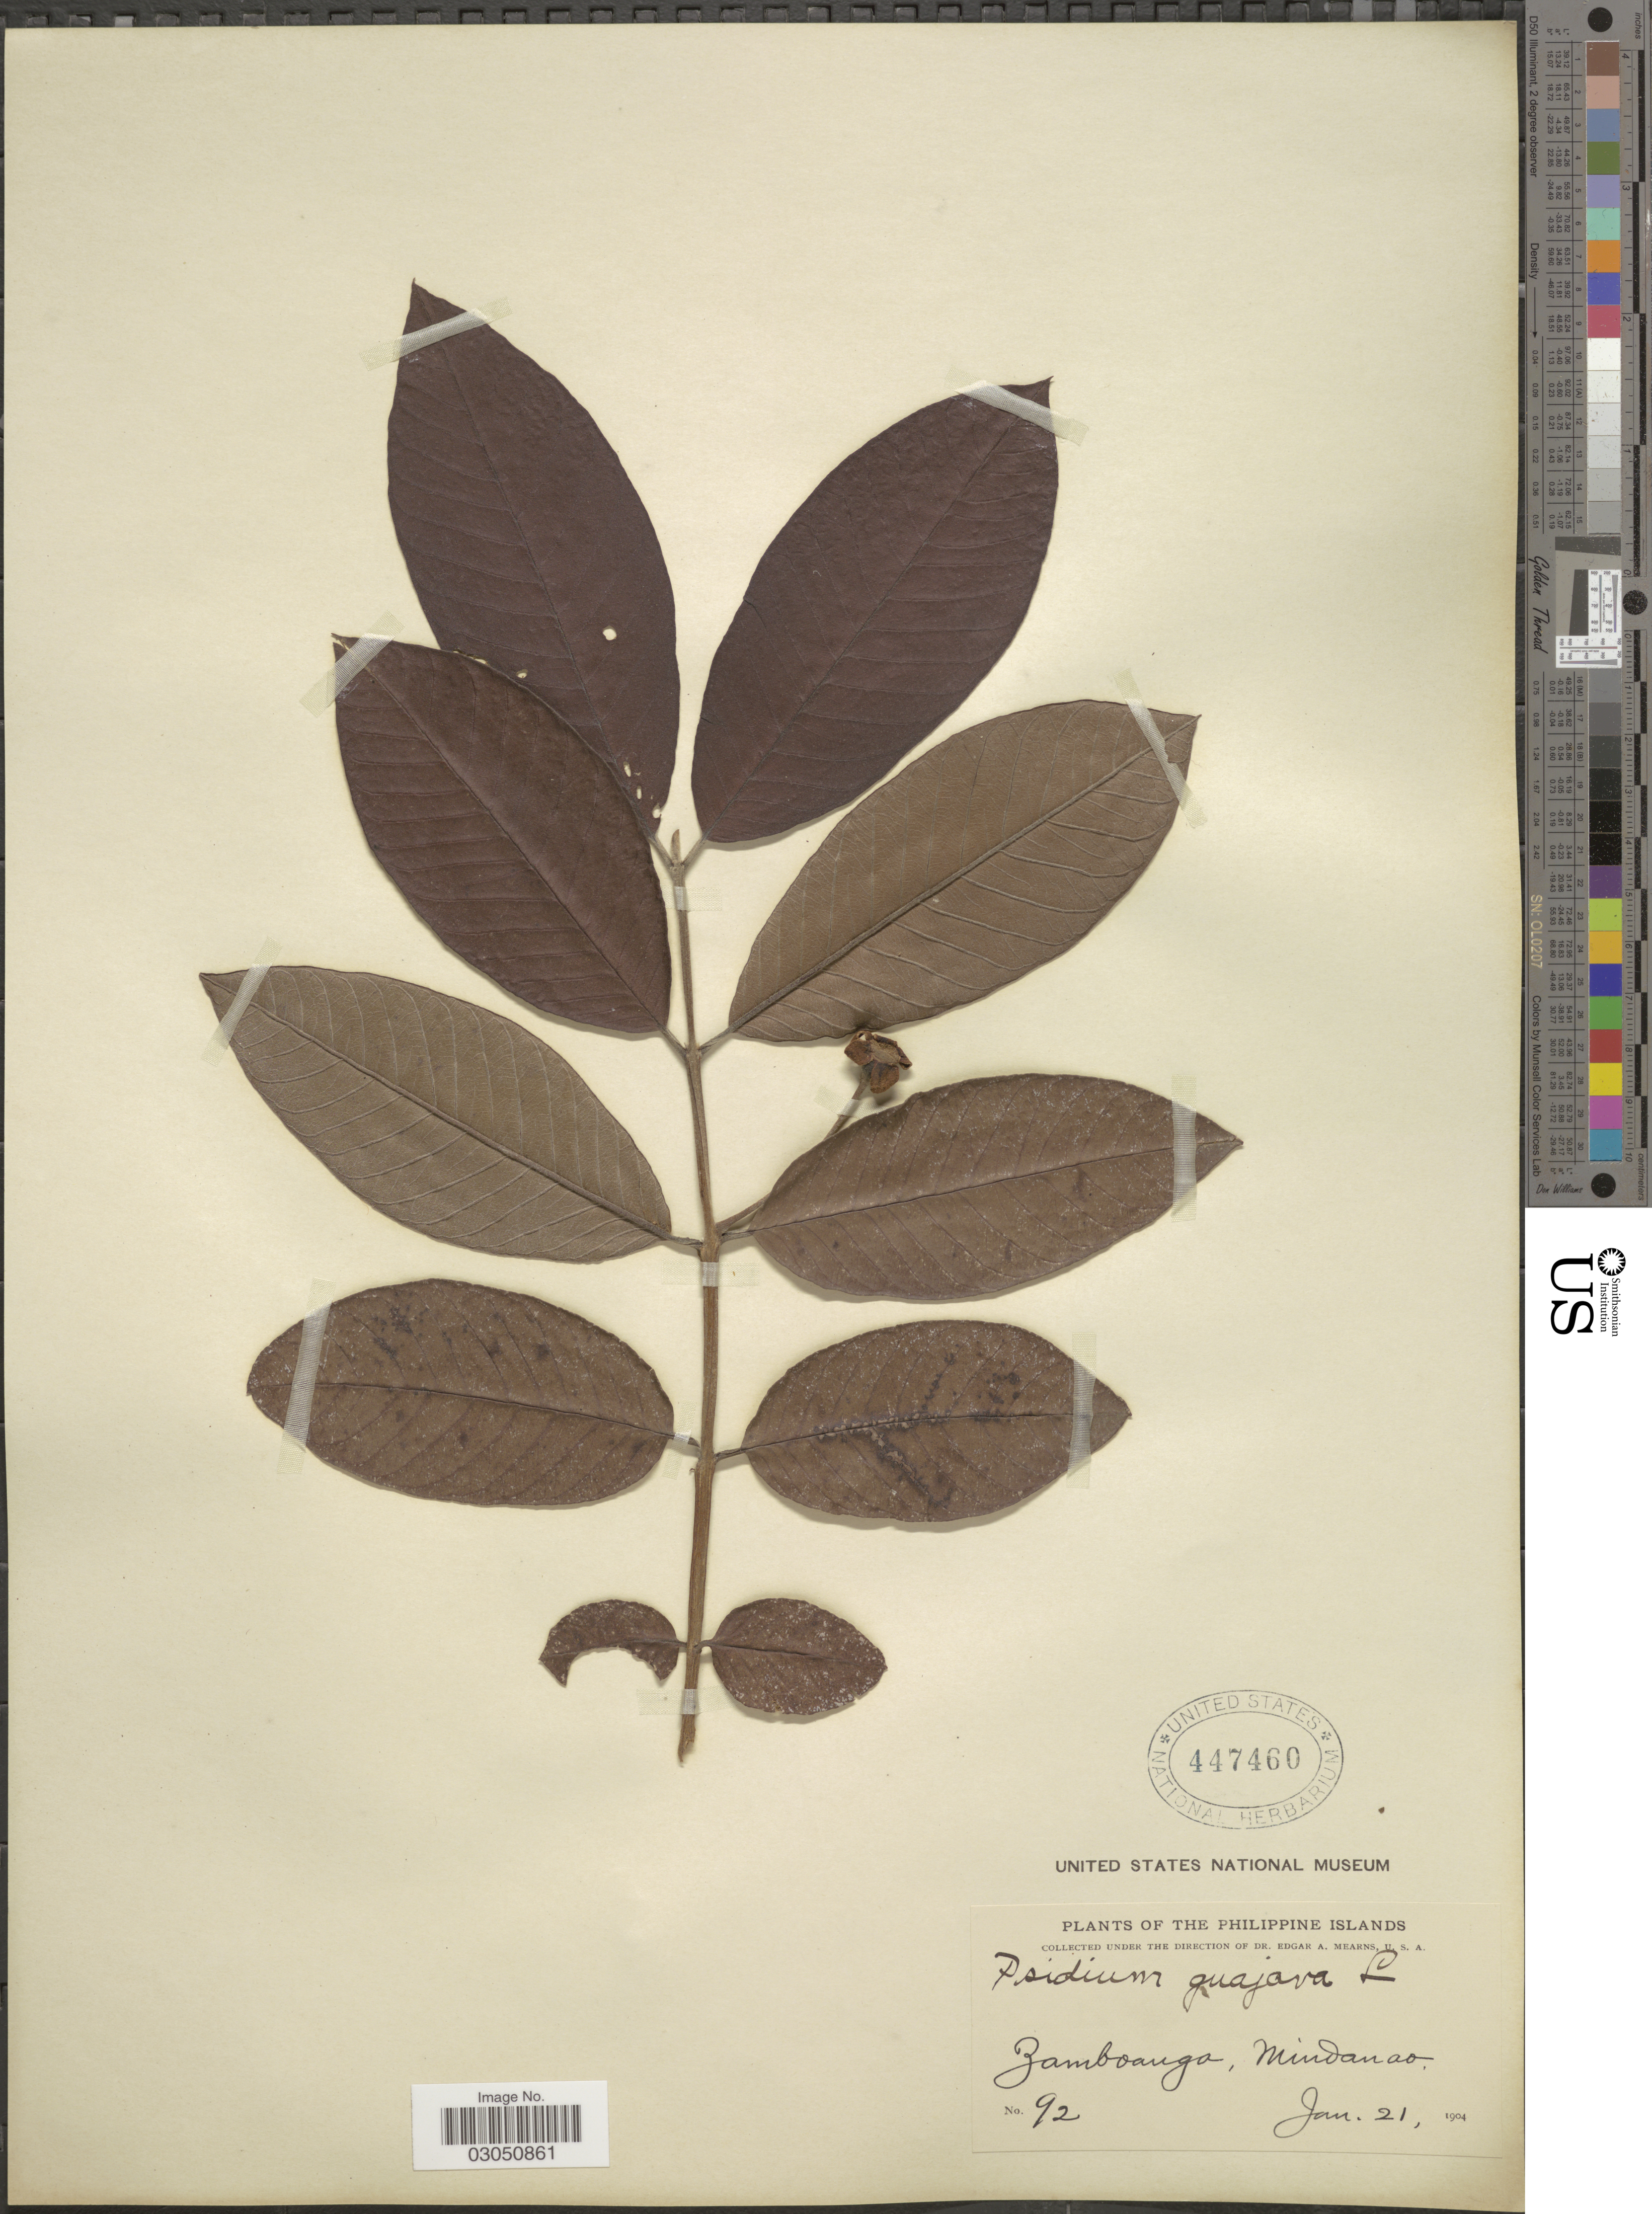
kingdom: Plantae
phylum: Tracheophyta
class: Magnoliopsida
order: Myrtales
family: Myrtaceae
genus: Psidium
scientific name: Psidium guajava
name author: L.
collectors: E. A. Mearns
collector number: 92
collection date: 1904-01-21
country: Philippines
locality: Philippine Islands. Zamboango, Mindanao.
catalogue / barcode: US 447460